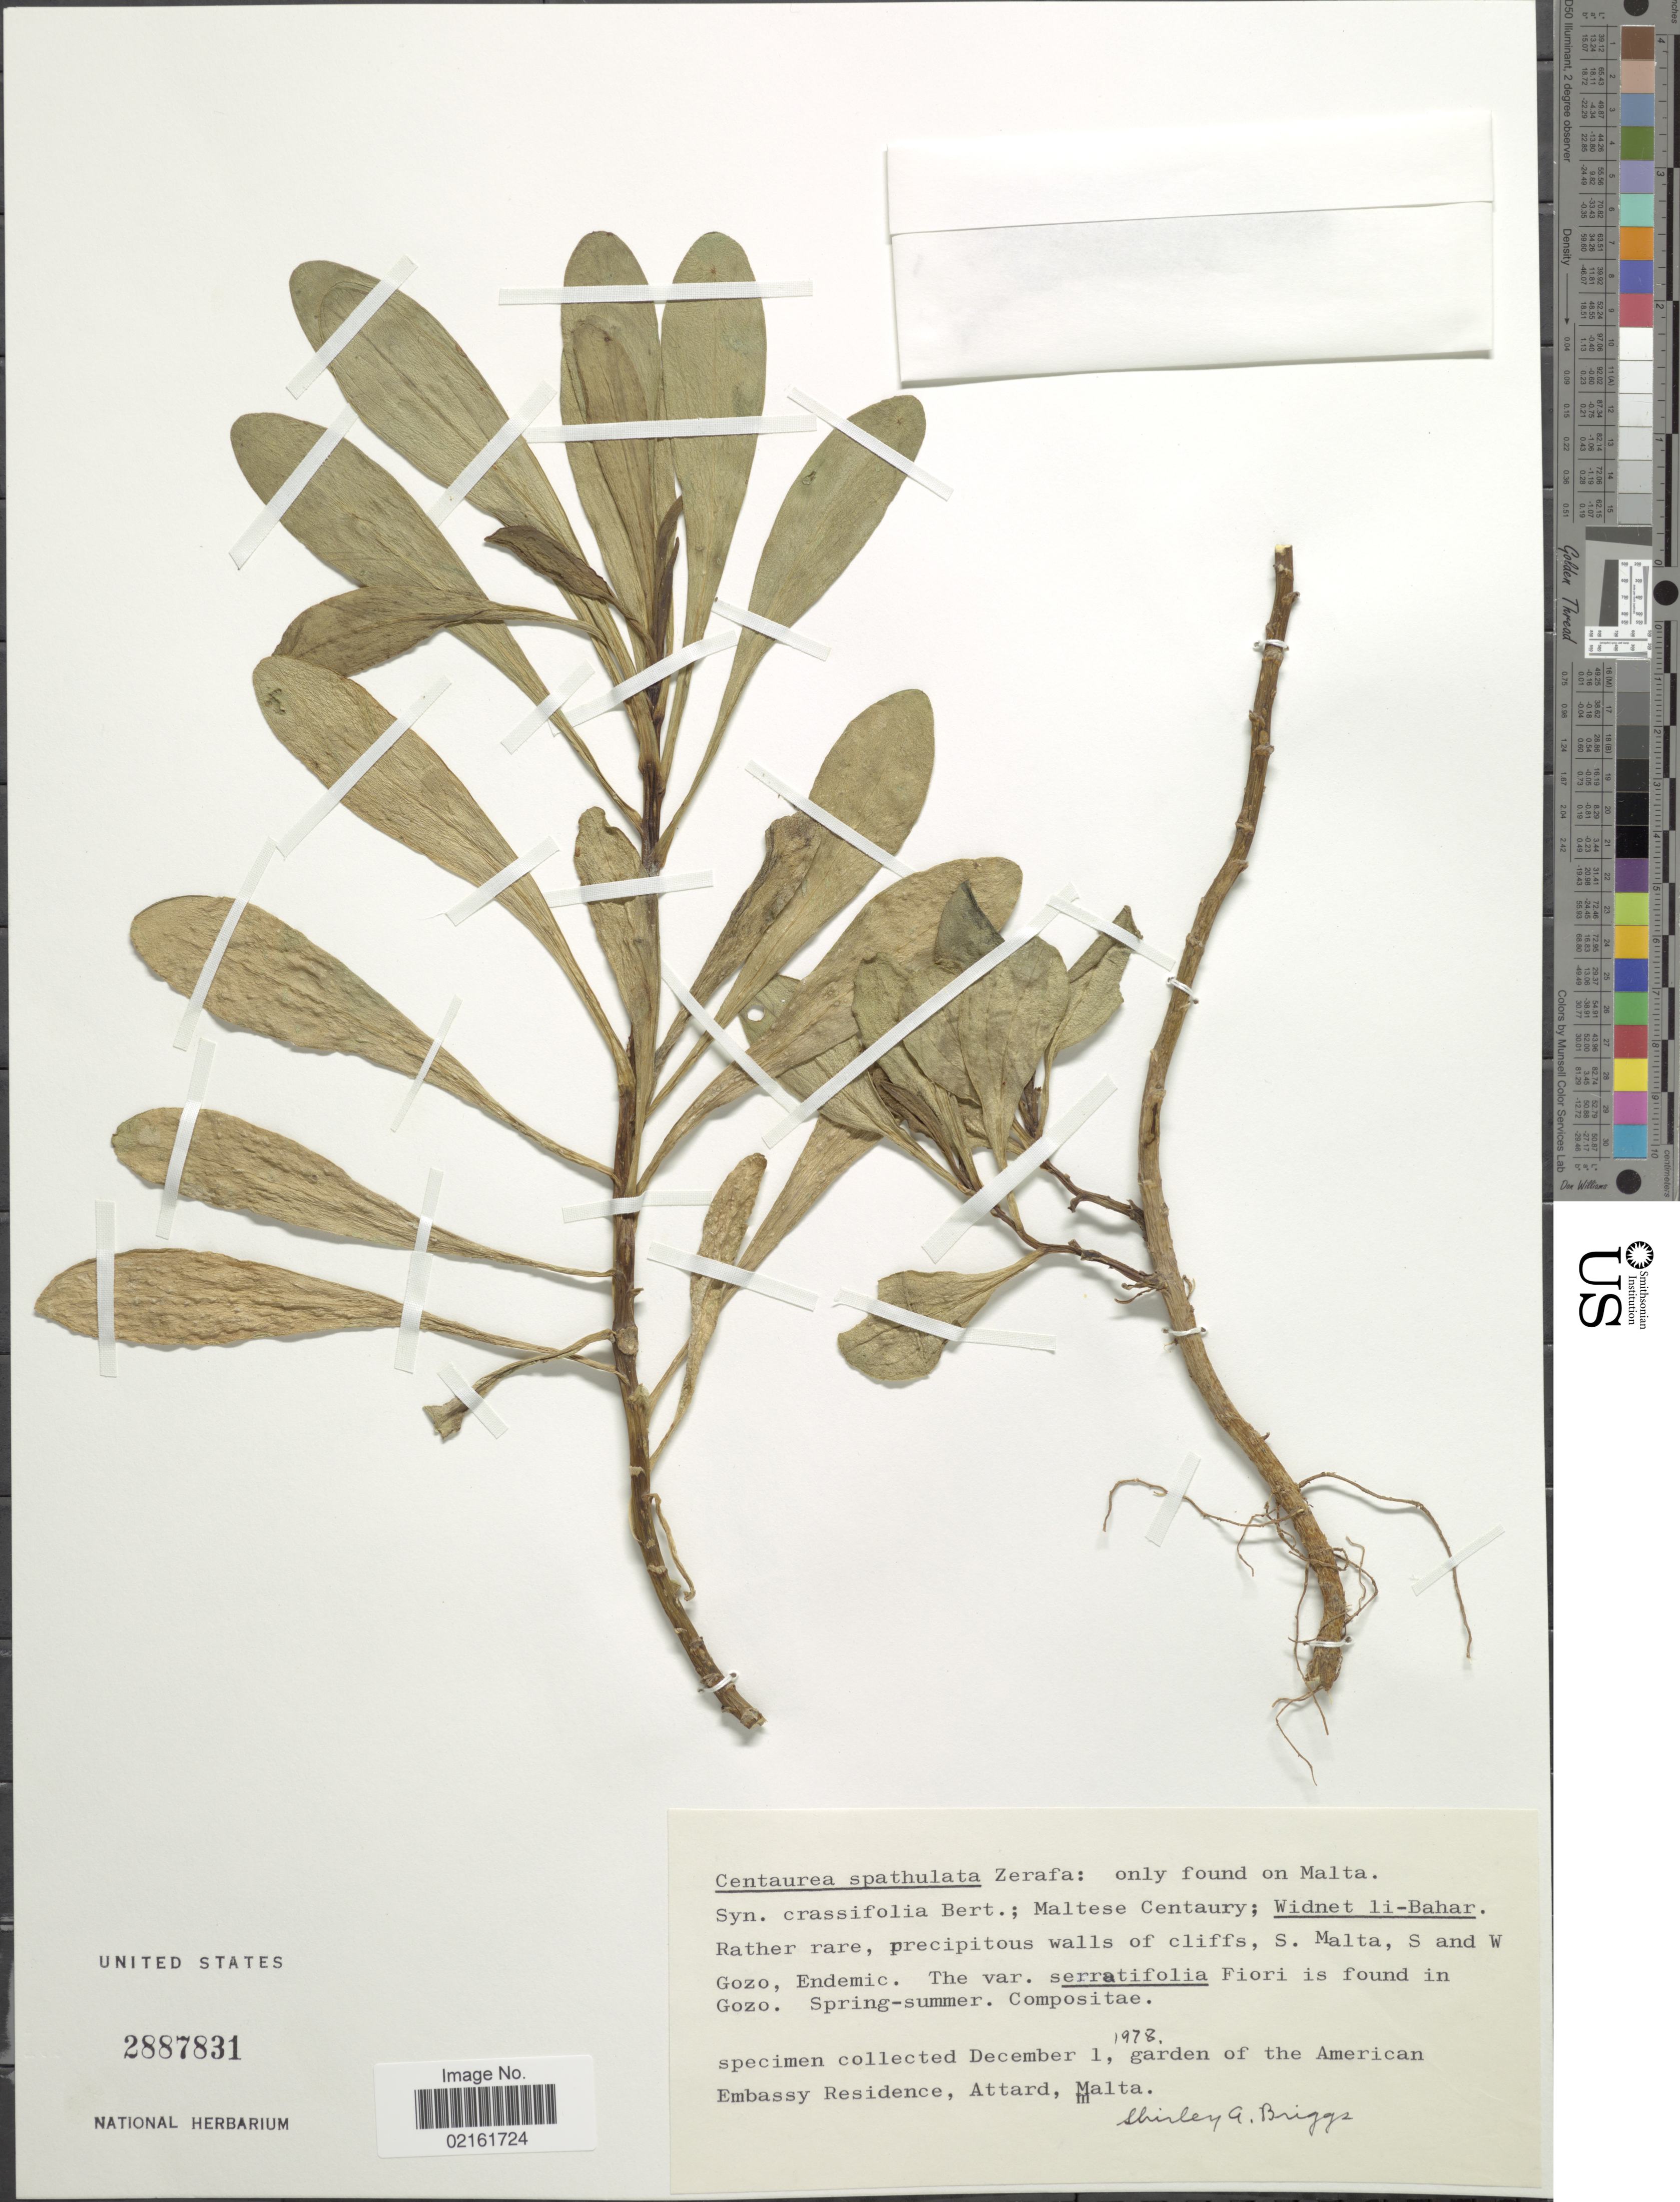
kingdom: Plantae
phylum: Tracheophyta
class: Magnoliopsida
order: Asterales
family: Asteraceae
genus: Cheirolophus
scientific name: Cheirolophus crassifolius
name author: (Bertol.) Susanna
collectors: S. Briggs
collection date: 1978-12-01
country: Malta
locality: Garden of the American Embassy Residence, Attard, Malta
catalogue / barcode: US 2887831